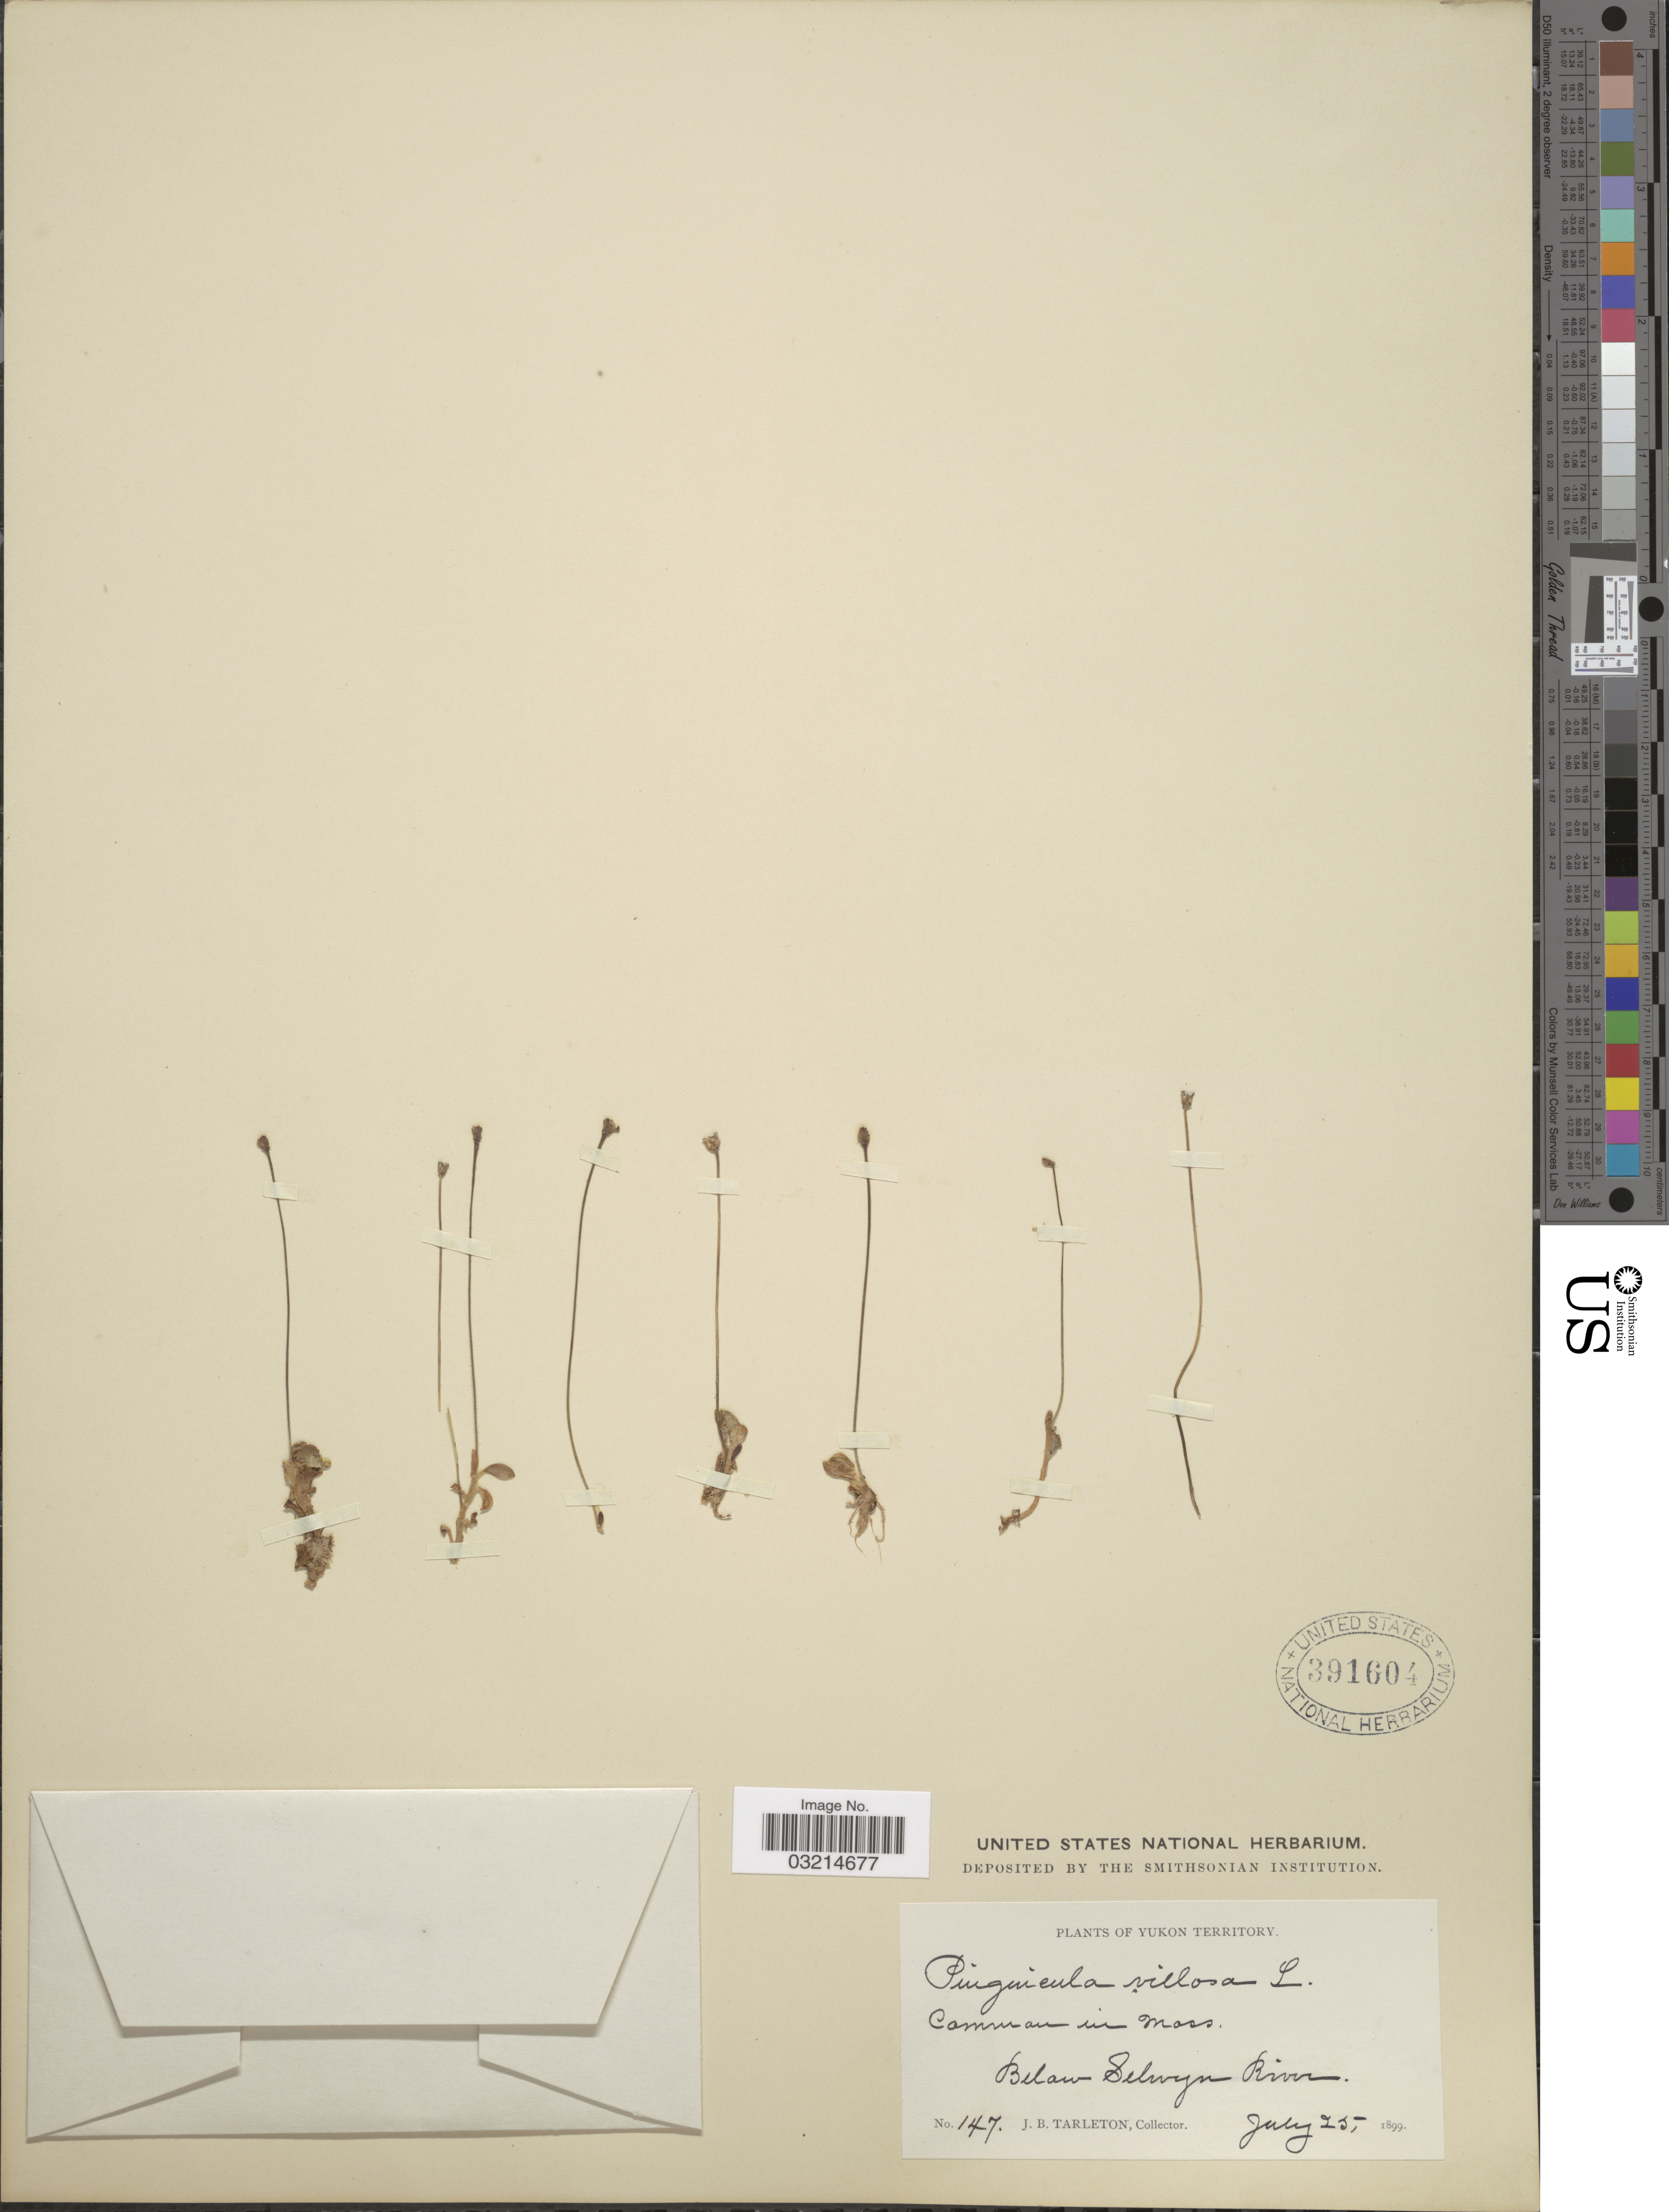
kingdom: Plantae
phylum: Tracheophyta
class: Magnoliopsida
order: Lamiales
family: Lentibulariaceae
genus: Pinguicula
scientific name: Pinguicula villosa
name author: L.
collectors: J. Tarleton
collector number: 147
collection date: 1899-07-25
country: Canada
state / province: Yukon Territory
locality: Below Selwyn River.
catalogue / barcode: US 391604